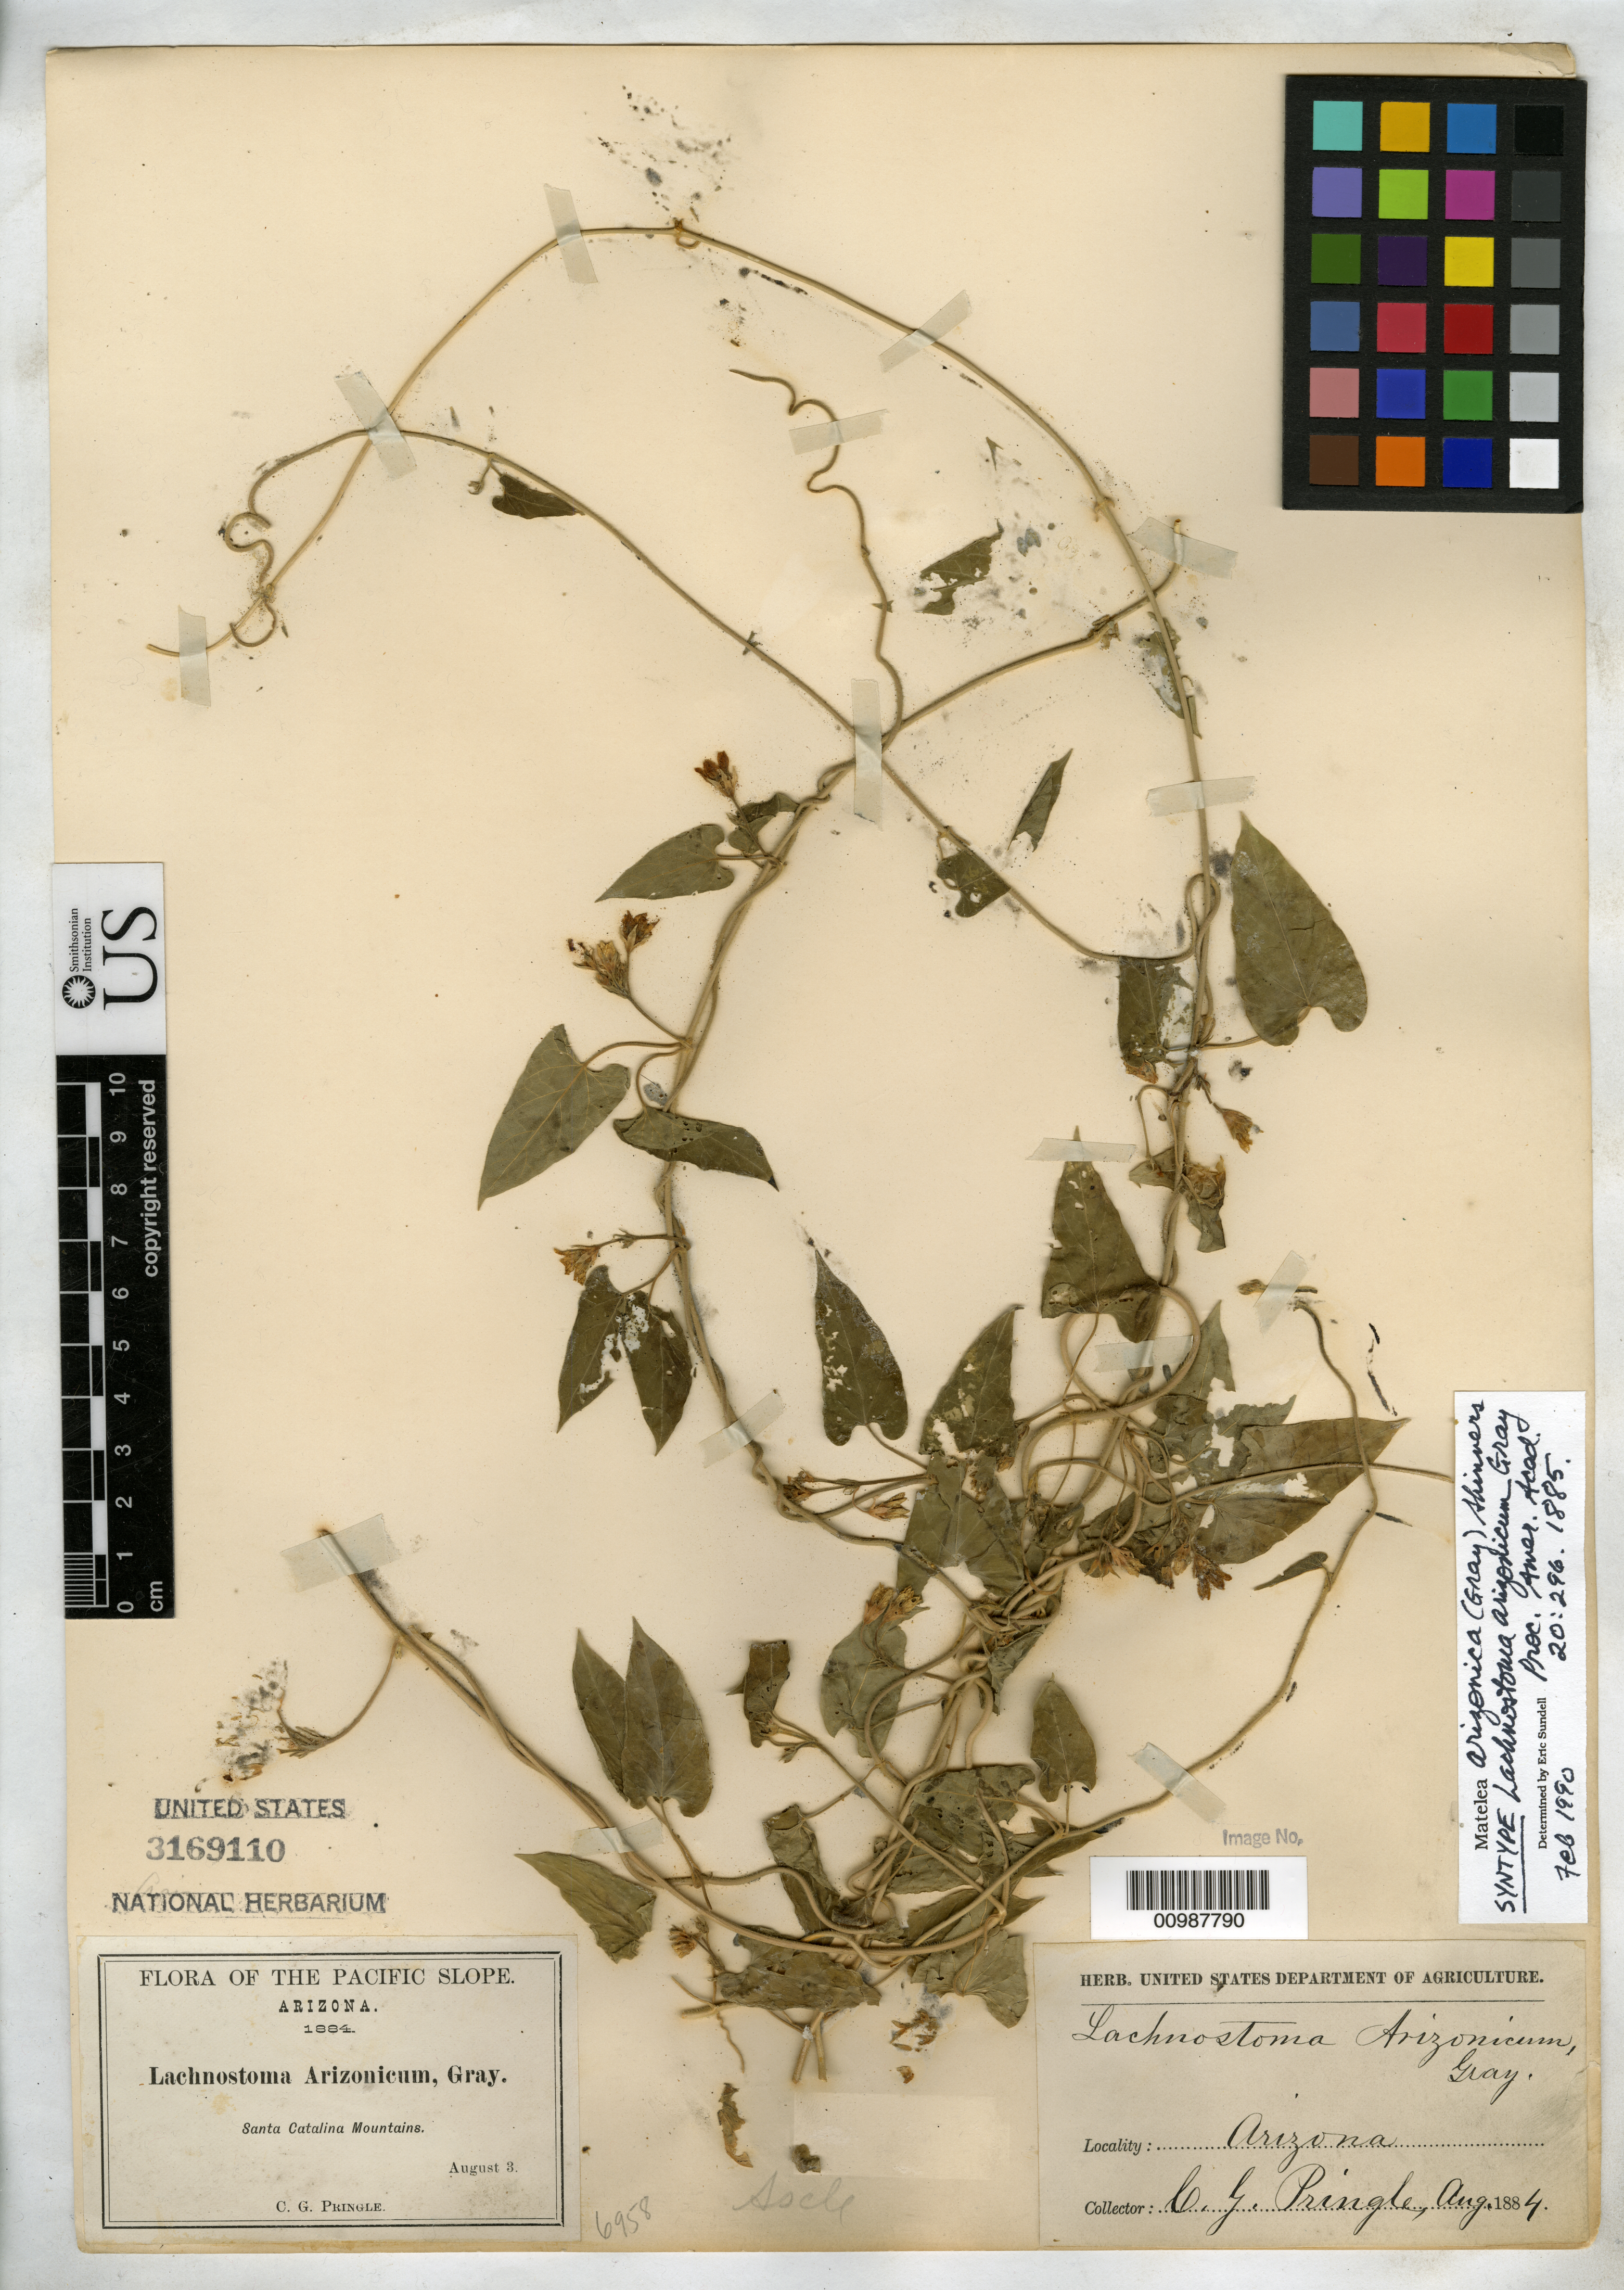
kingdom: Plantae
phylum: Tracheophyta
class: Magnoliopsida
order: Gentianales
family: Apocynaceae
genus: Lachnostoma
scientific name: Lachnostoma arizonicum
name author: A. Gray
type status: Isolectotype; Syntype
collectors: C. G. Pringle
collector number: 6958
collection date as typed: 03 Aug 1884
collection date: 1884-08-03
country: United States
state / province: Arizona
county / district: Pima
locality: Santa Catalina Mountains.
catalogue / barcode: US 3169110